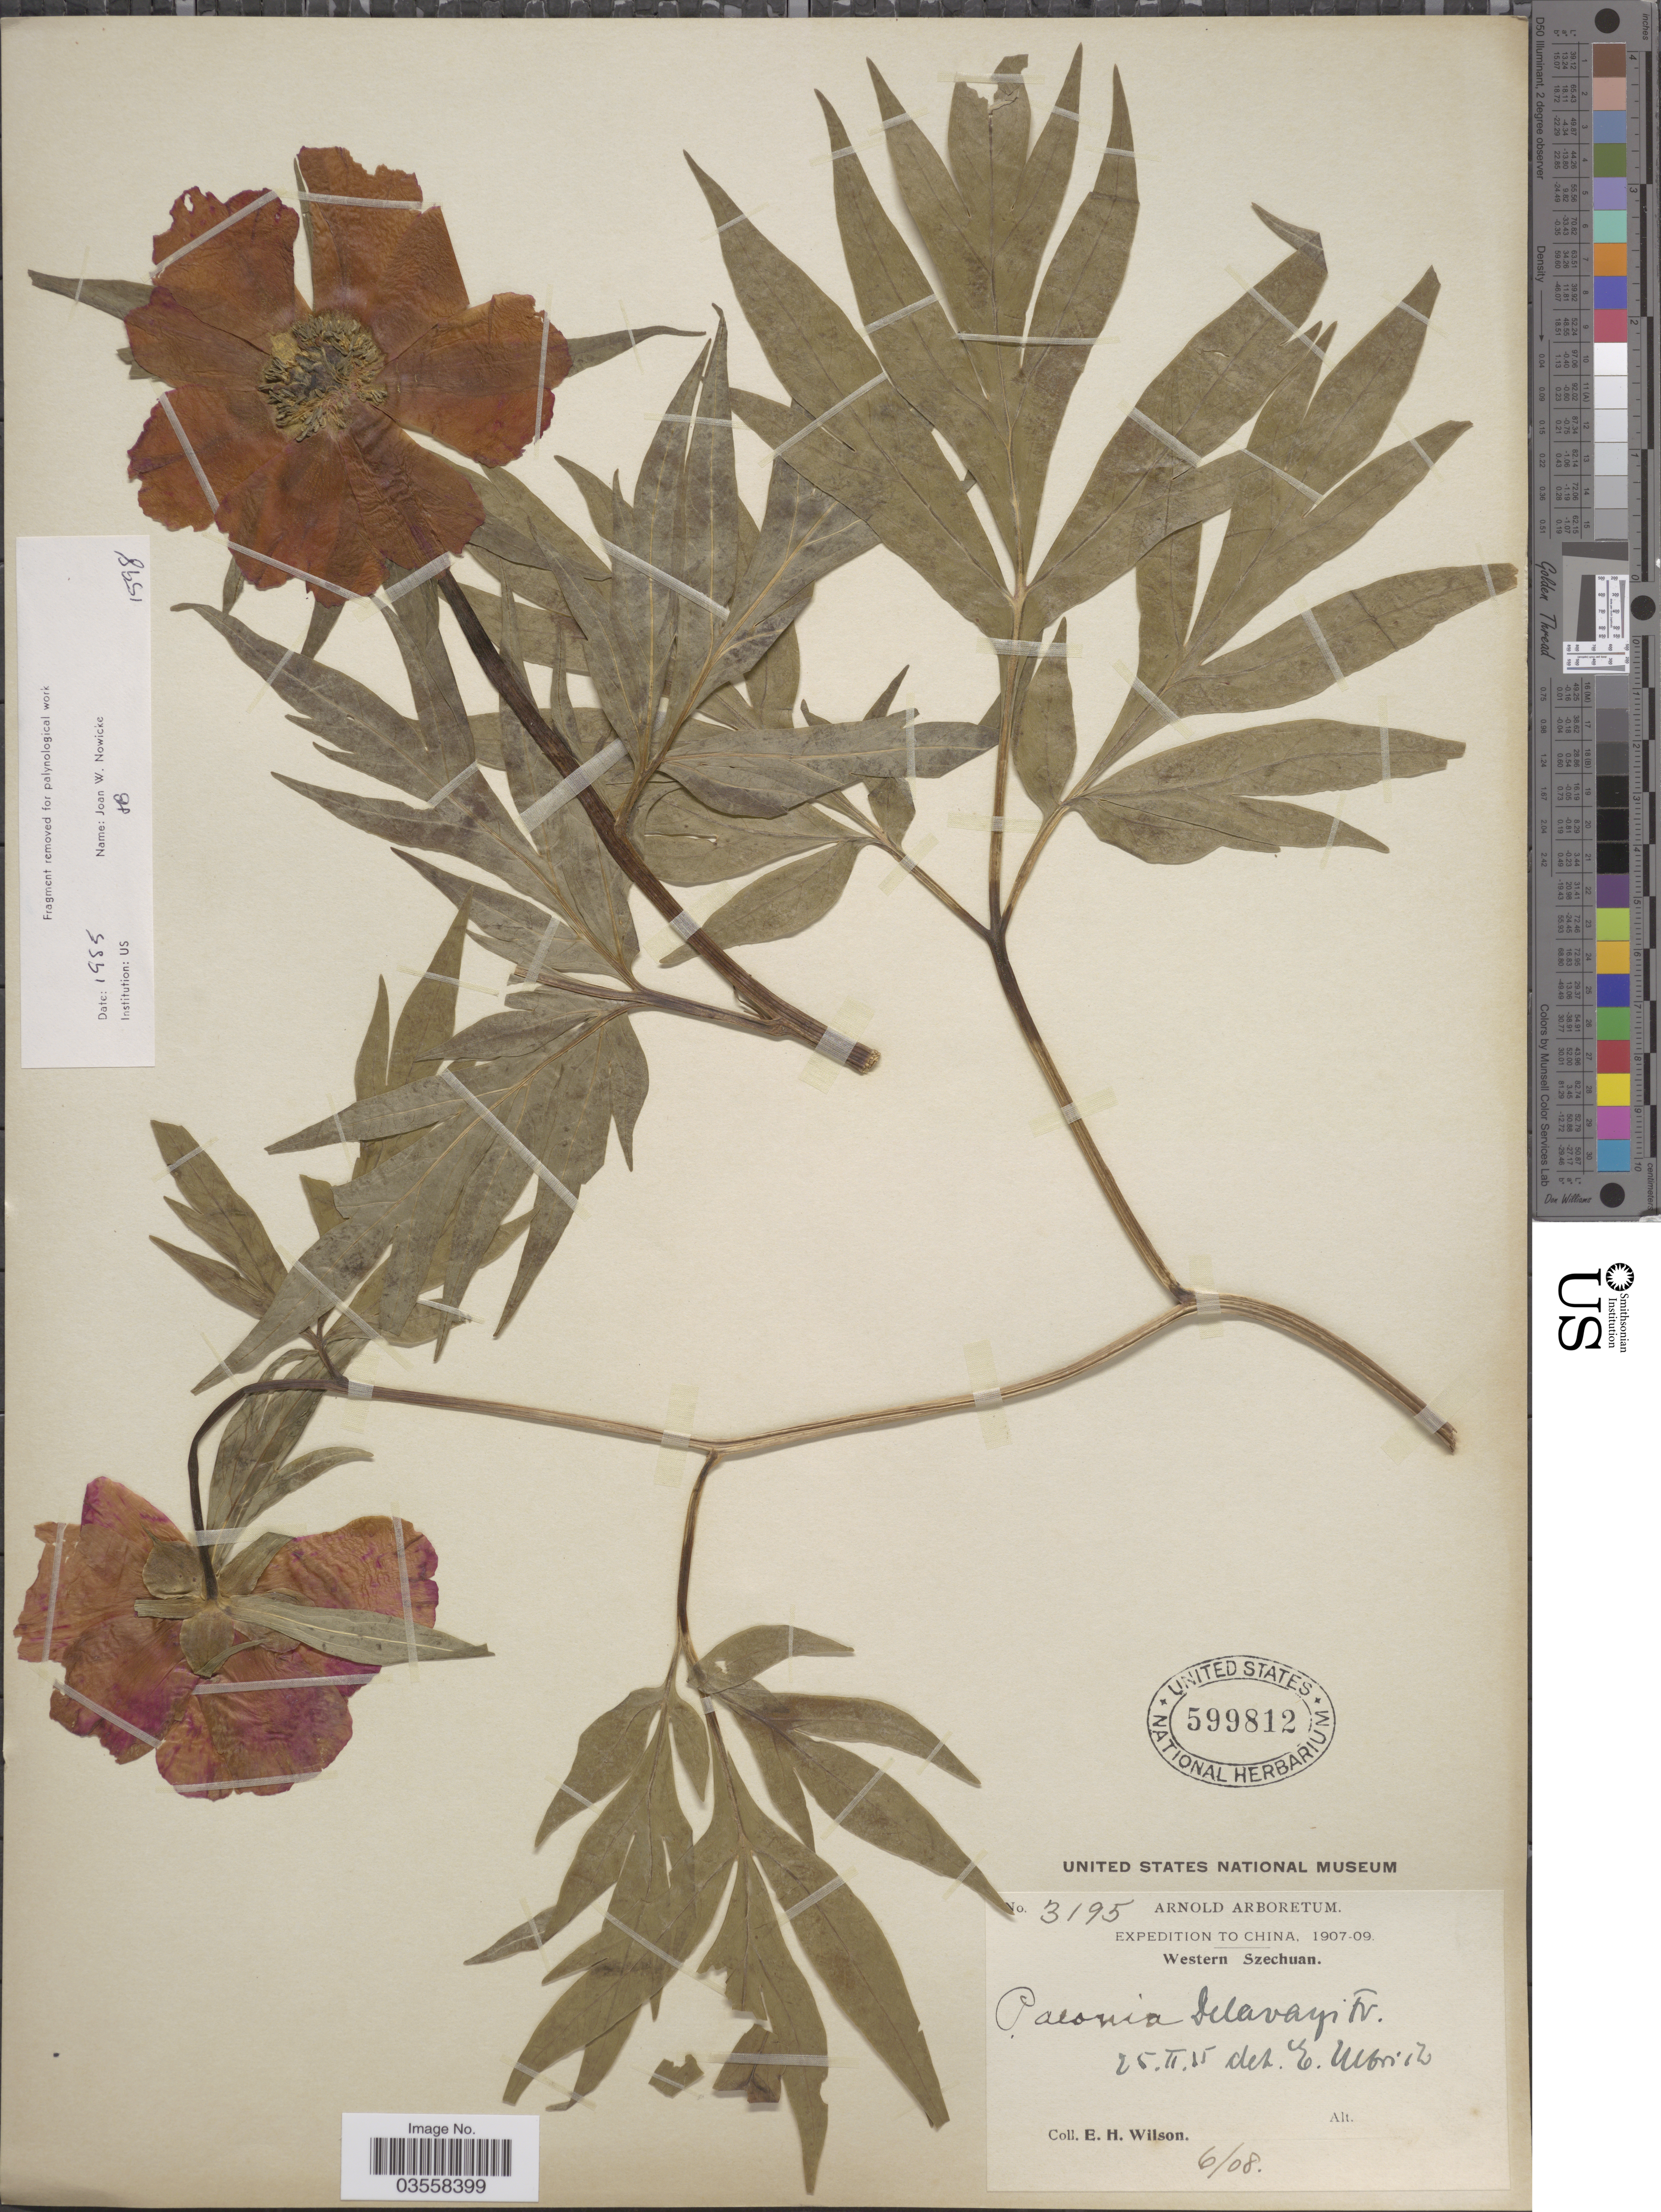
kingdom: Plantae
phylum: Tracheophyta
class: Magnoliopsida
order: Saxifragales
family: Paeoniaceae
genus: Paeonia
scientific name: Paeonia delavayi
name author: Franch.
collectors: E. Wilson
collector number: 3195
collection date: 1908-06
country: China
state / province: Sichuan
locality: Western Szechuan.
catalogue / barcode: US 599812